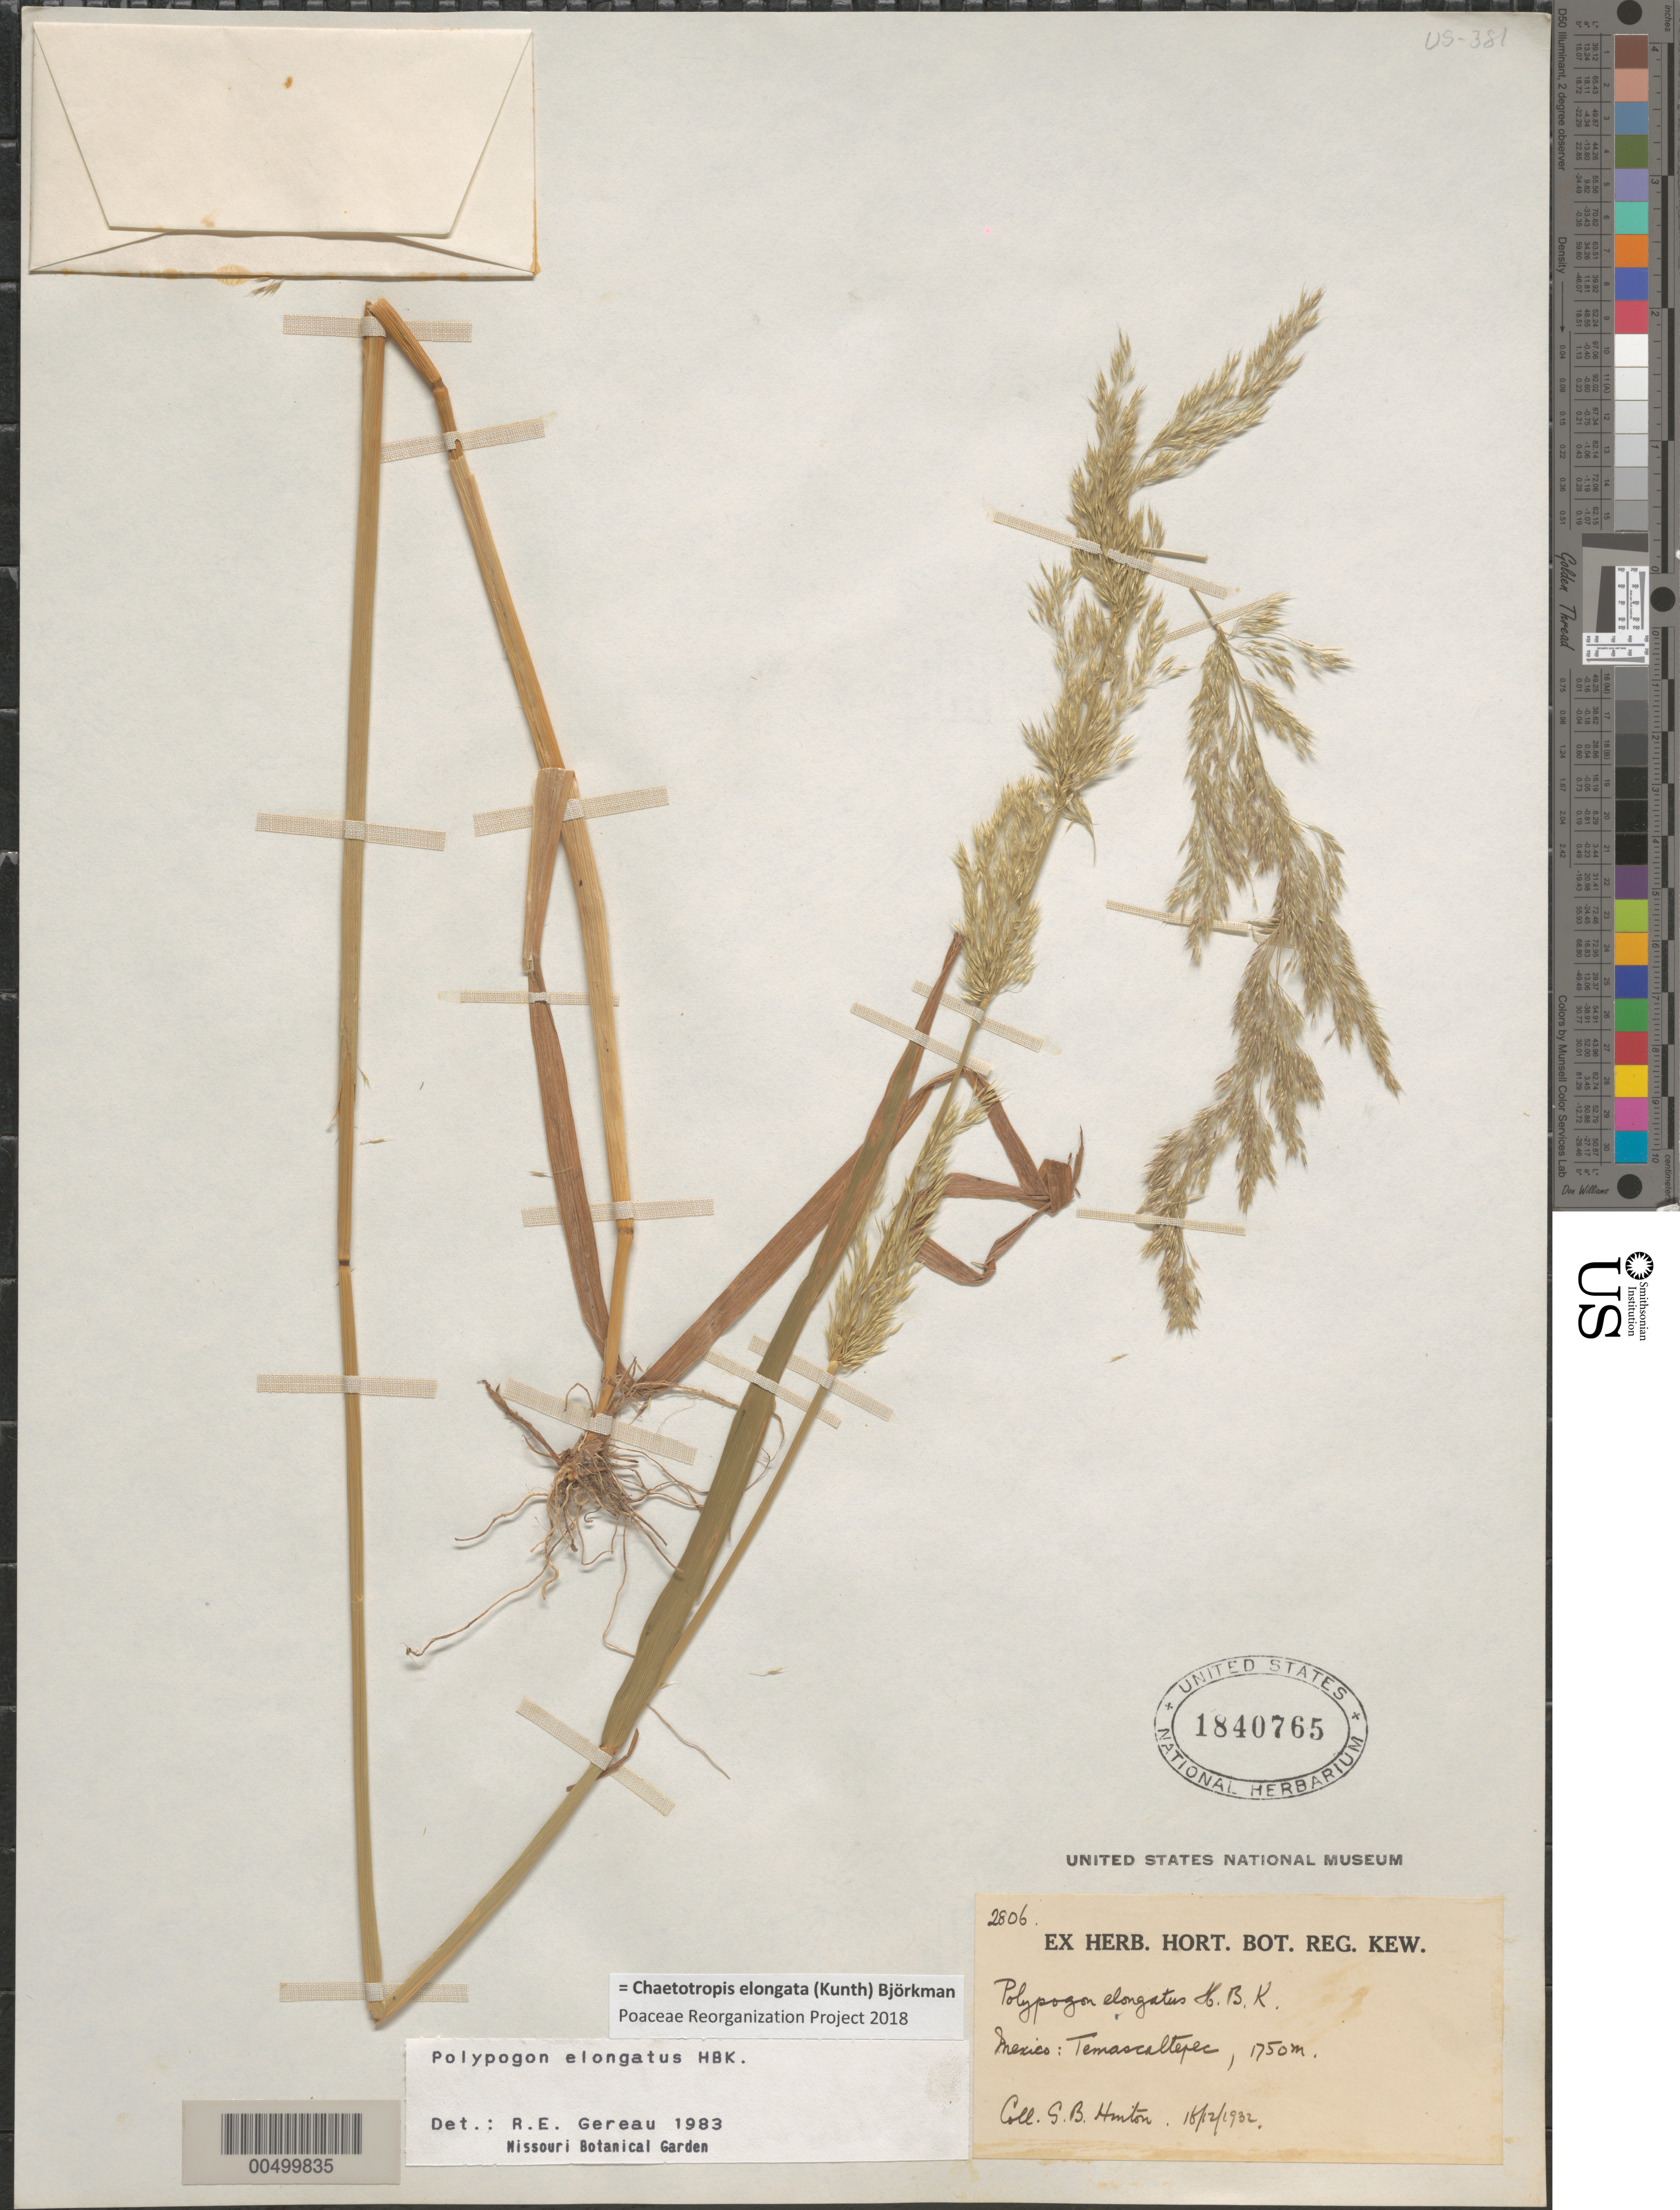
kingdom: Plantae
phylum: Tracheophyta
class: Liliopsida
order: Poales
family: Poaceae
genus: Chaetotropis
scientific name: Chaetotropis elongata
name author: (Kunth) Björkman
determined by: Poaceae Reorganization Project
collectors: G. B. Hinton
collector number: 2806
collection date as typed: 18 Dec 1932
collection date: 1932-12-18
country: Mexico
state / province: México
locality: Temascaltepec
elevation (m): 1750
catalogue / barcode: US 1840765